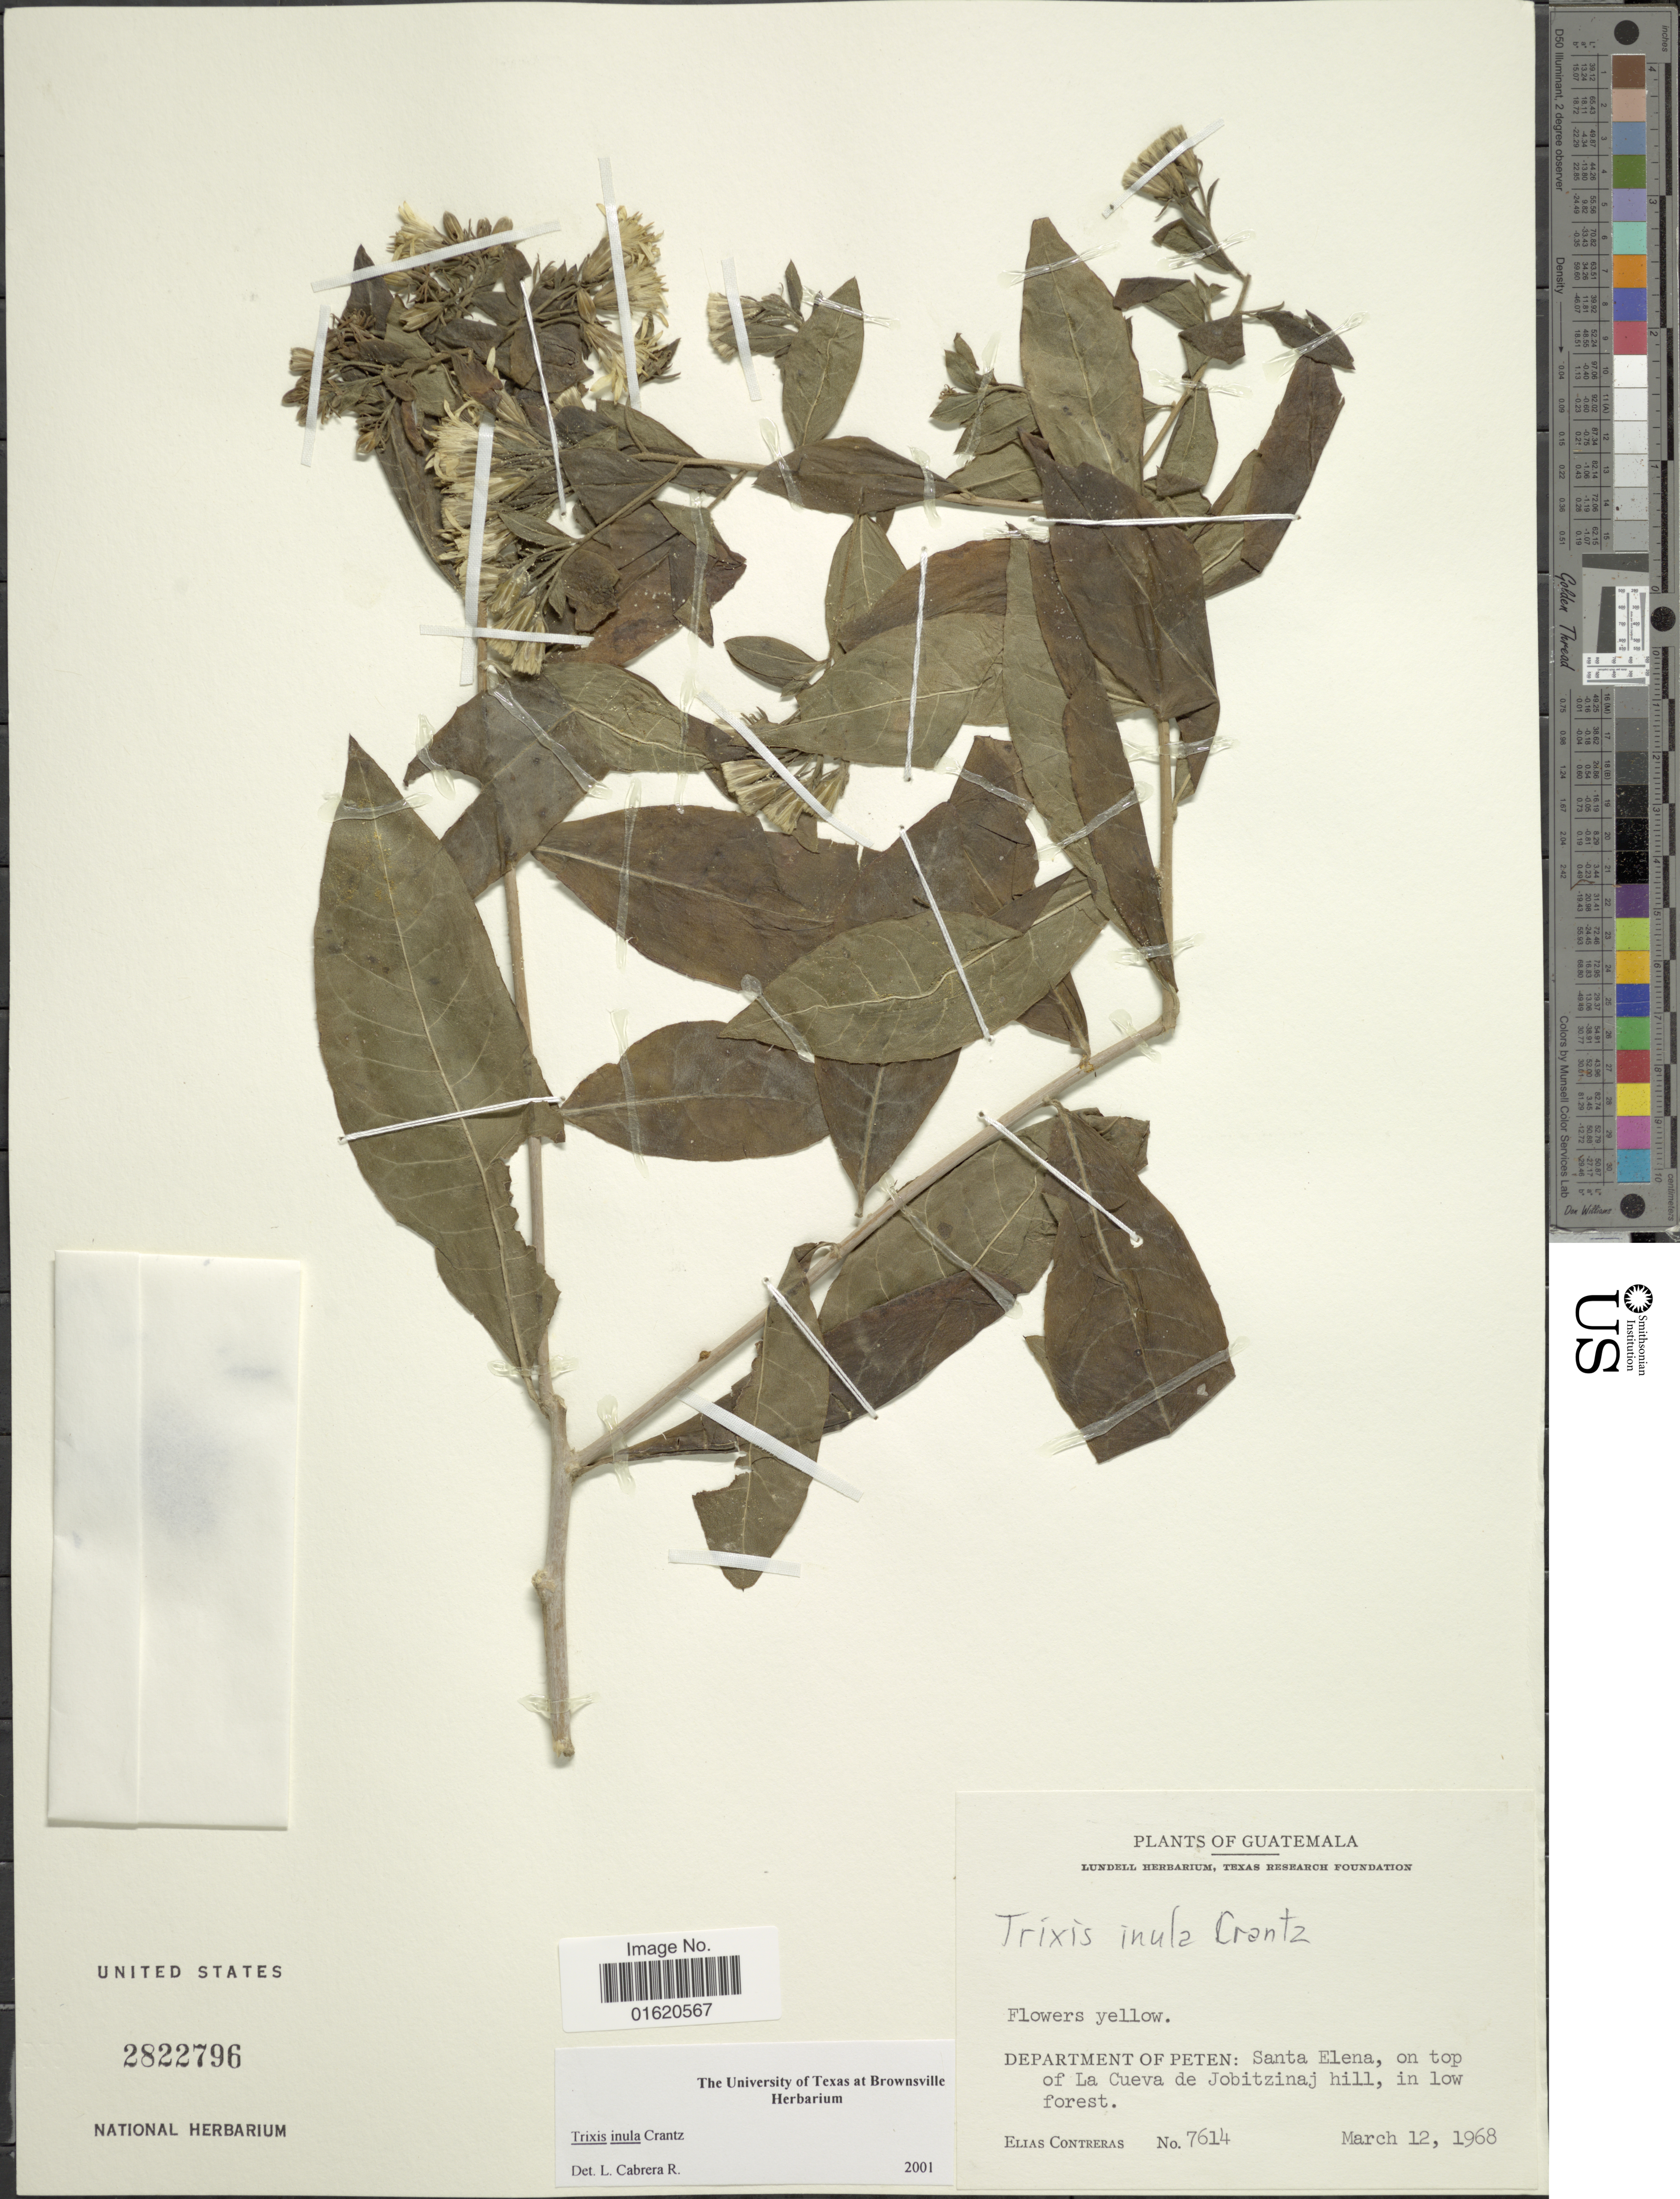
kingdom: Plantae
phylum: Tracheophyta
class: Magnoliopsida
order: Asterales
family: Asteraceae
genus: Trixis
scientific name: Trixis inula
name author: Crantz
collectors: E. Contreras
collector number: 7614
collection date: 1968-03-12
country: Guatemala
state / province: El Petén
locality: Department of Peten: Santa Elena, on top of La Cueva de Jobitzinaj hill, in low forest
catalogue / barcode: US 2822796